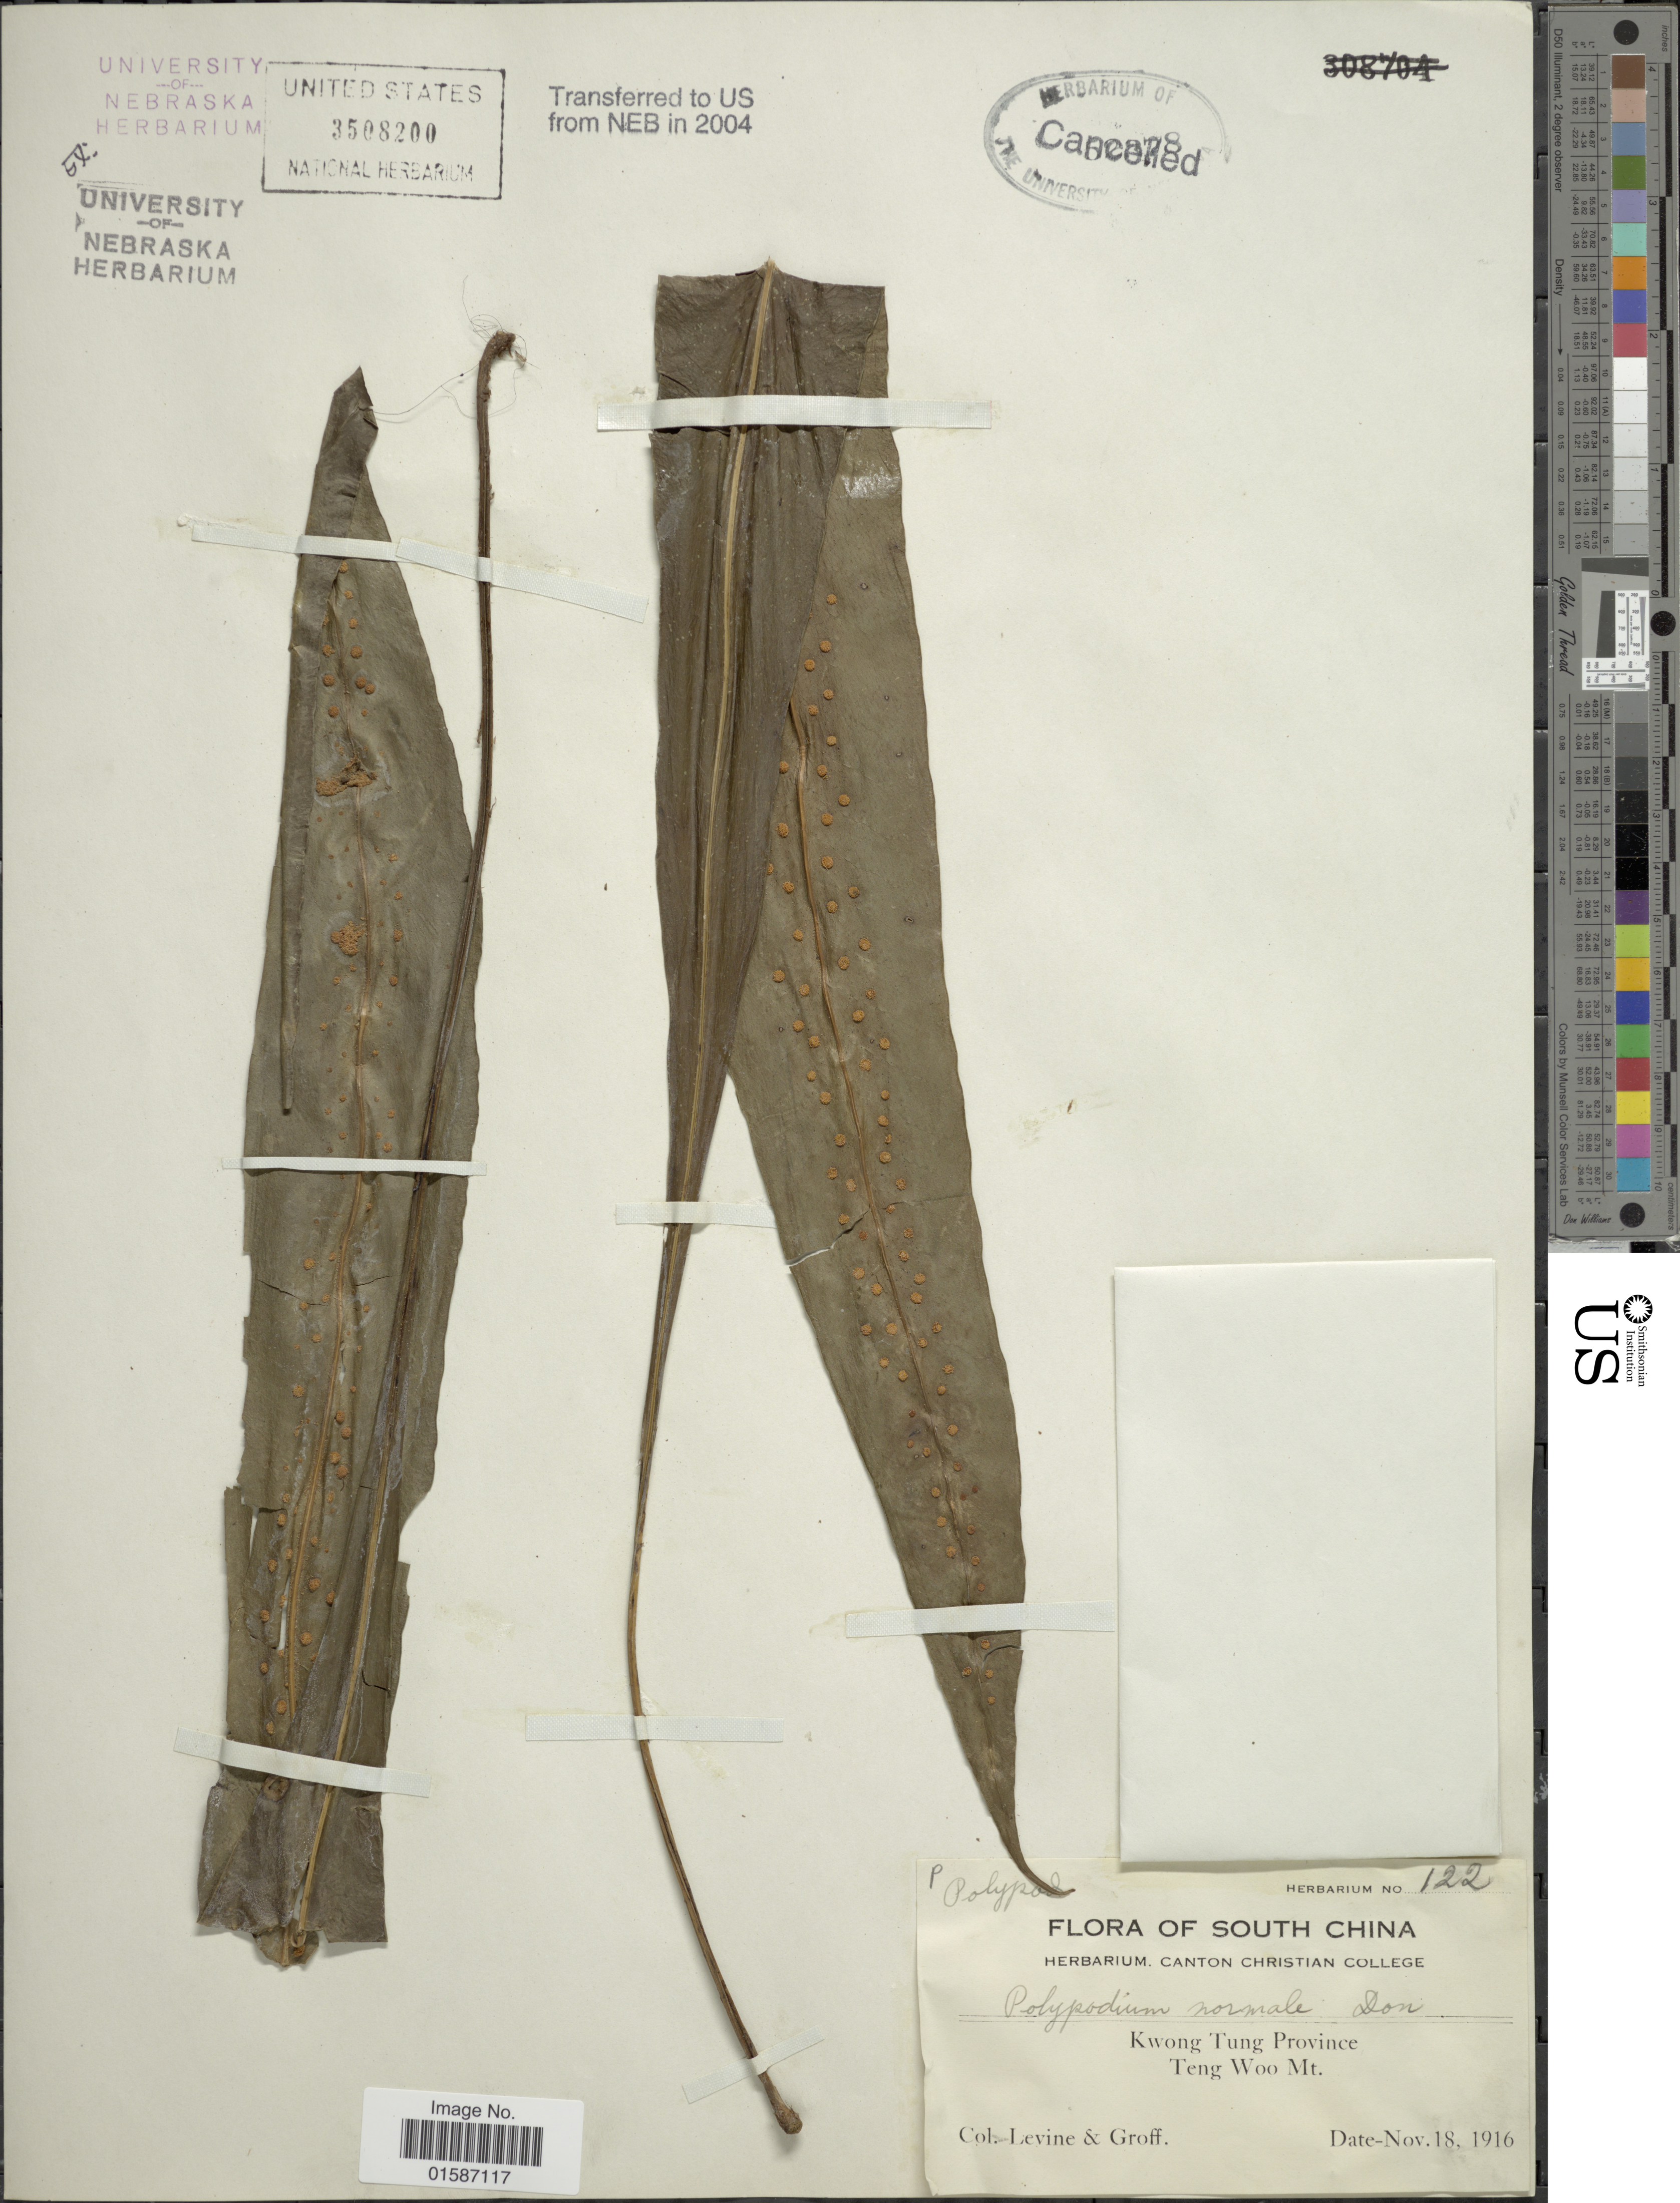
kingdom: Plantae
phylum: Tracheophyta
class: Polypodiopsida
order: Polypodiales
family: Polypodiaceae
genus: Tricholepidium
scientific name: Tricholepidium normale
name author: (D. Don) Ching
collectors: -. Levine & -- Groff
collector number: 122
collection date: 1916-11-18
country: China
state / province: Guangdong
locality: South China, Kwong Tung Province, Teng Woo Mt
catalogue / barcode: US 3508200